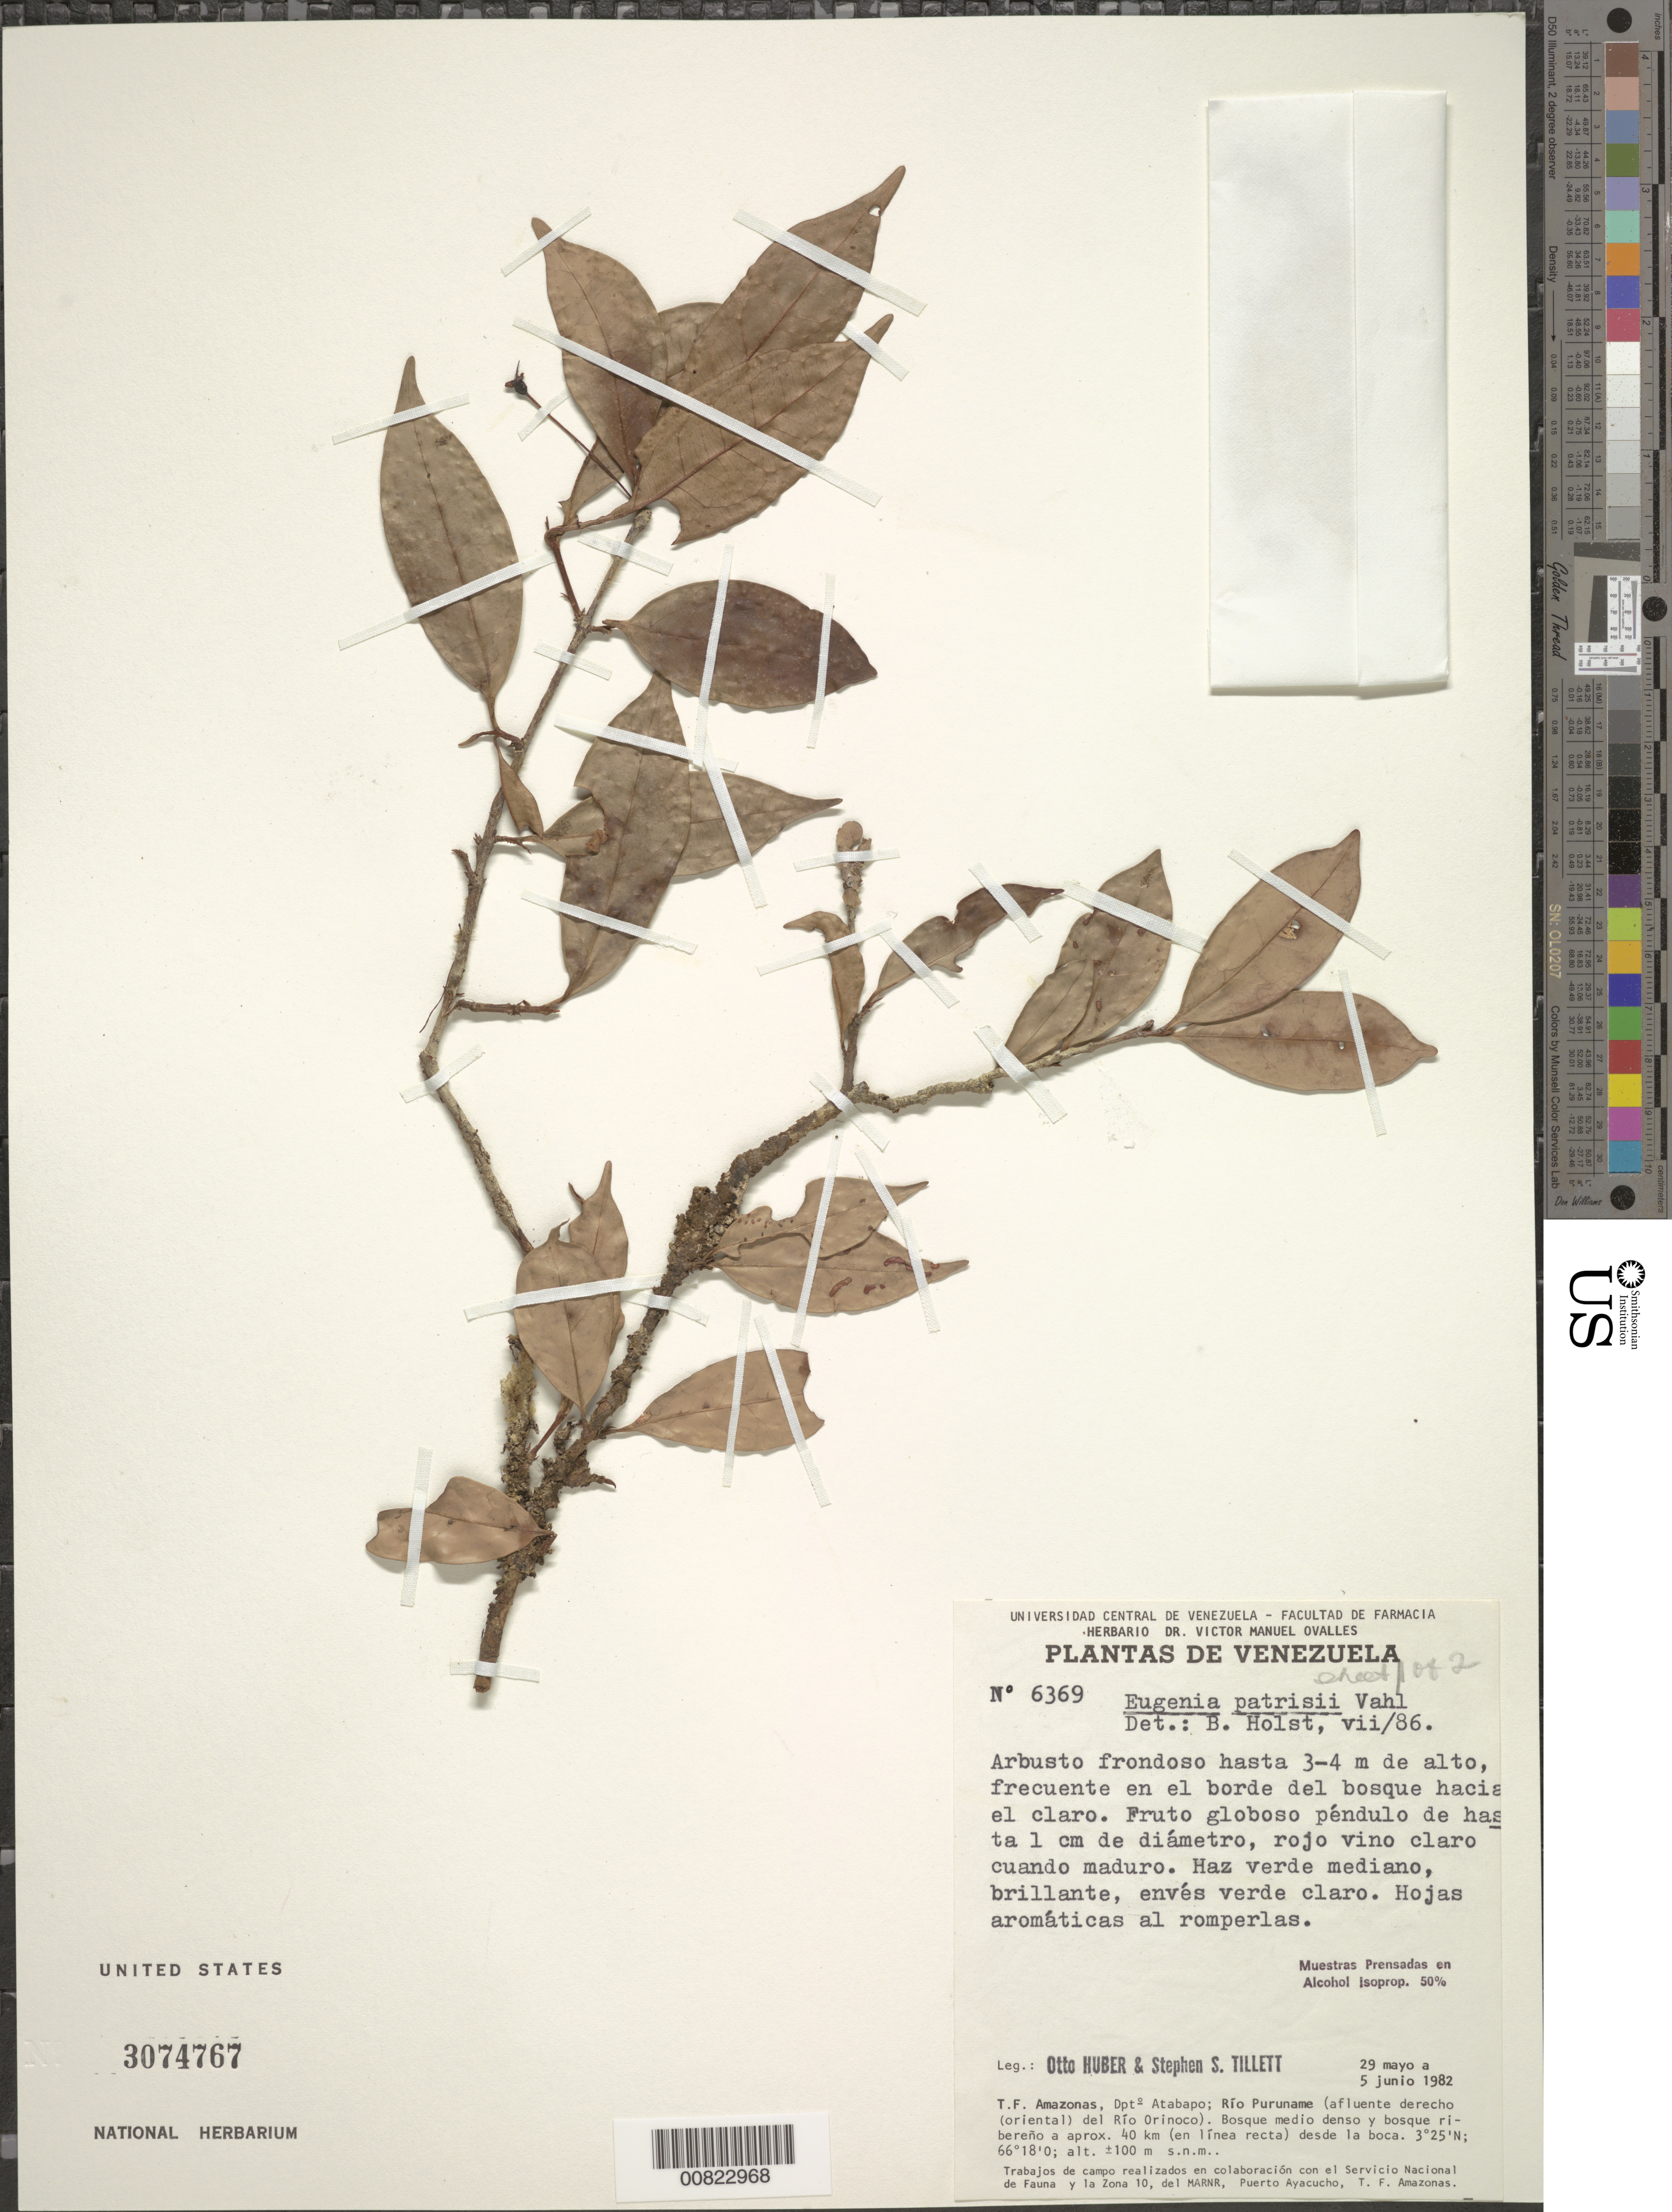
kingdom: Plantae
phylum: Tracheophyta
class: Magnoliopsida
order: Myrtales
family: Myrtaceae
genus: Eugenia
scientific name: Eugenia patrisii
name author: Vahl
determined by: Holst, Bruce K.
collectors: O. Huber & S. S. Tillett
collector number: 6369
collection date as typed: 29-May-82 to 5-Jun-82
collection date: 1982-05-29/1982-06-05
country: Venezuela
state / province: Amazonas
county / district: Atabapo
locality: Río Puruname, a aprox 40 km desde la boca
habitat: Bosque medio denso y bosque ribereno; en borde del bosque hacia el claro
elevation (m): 100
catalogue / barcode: US 3074767